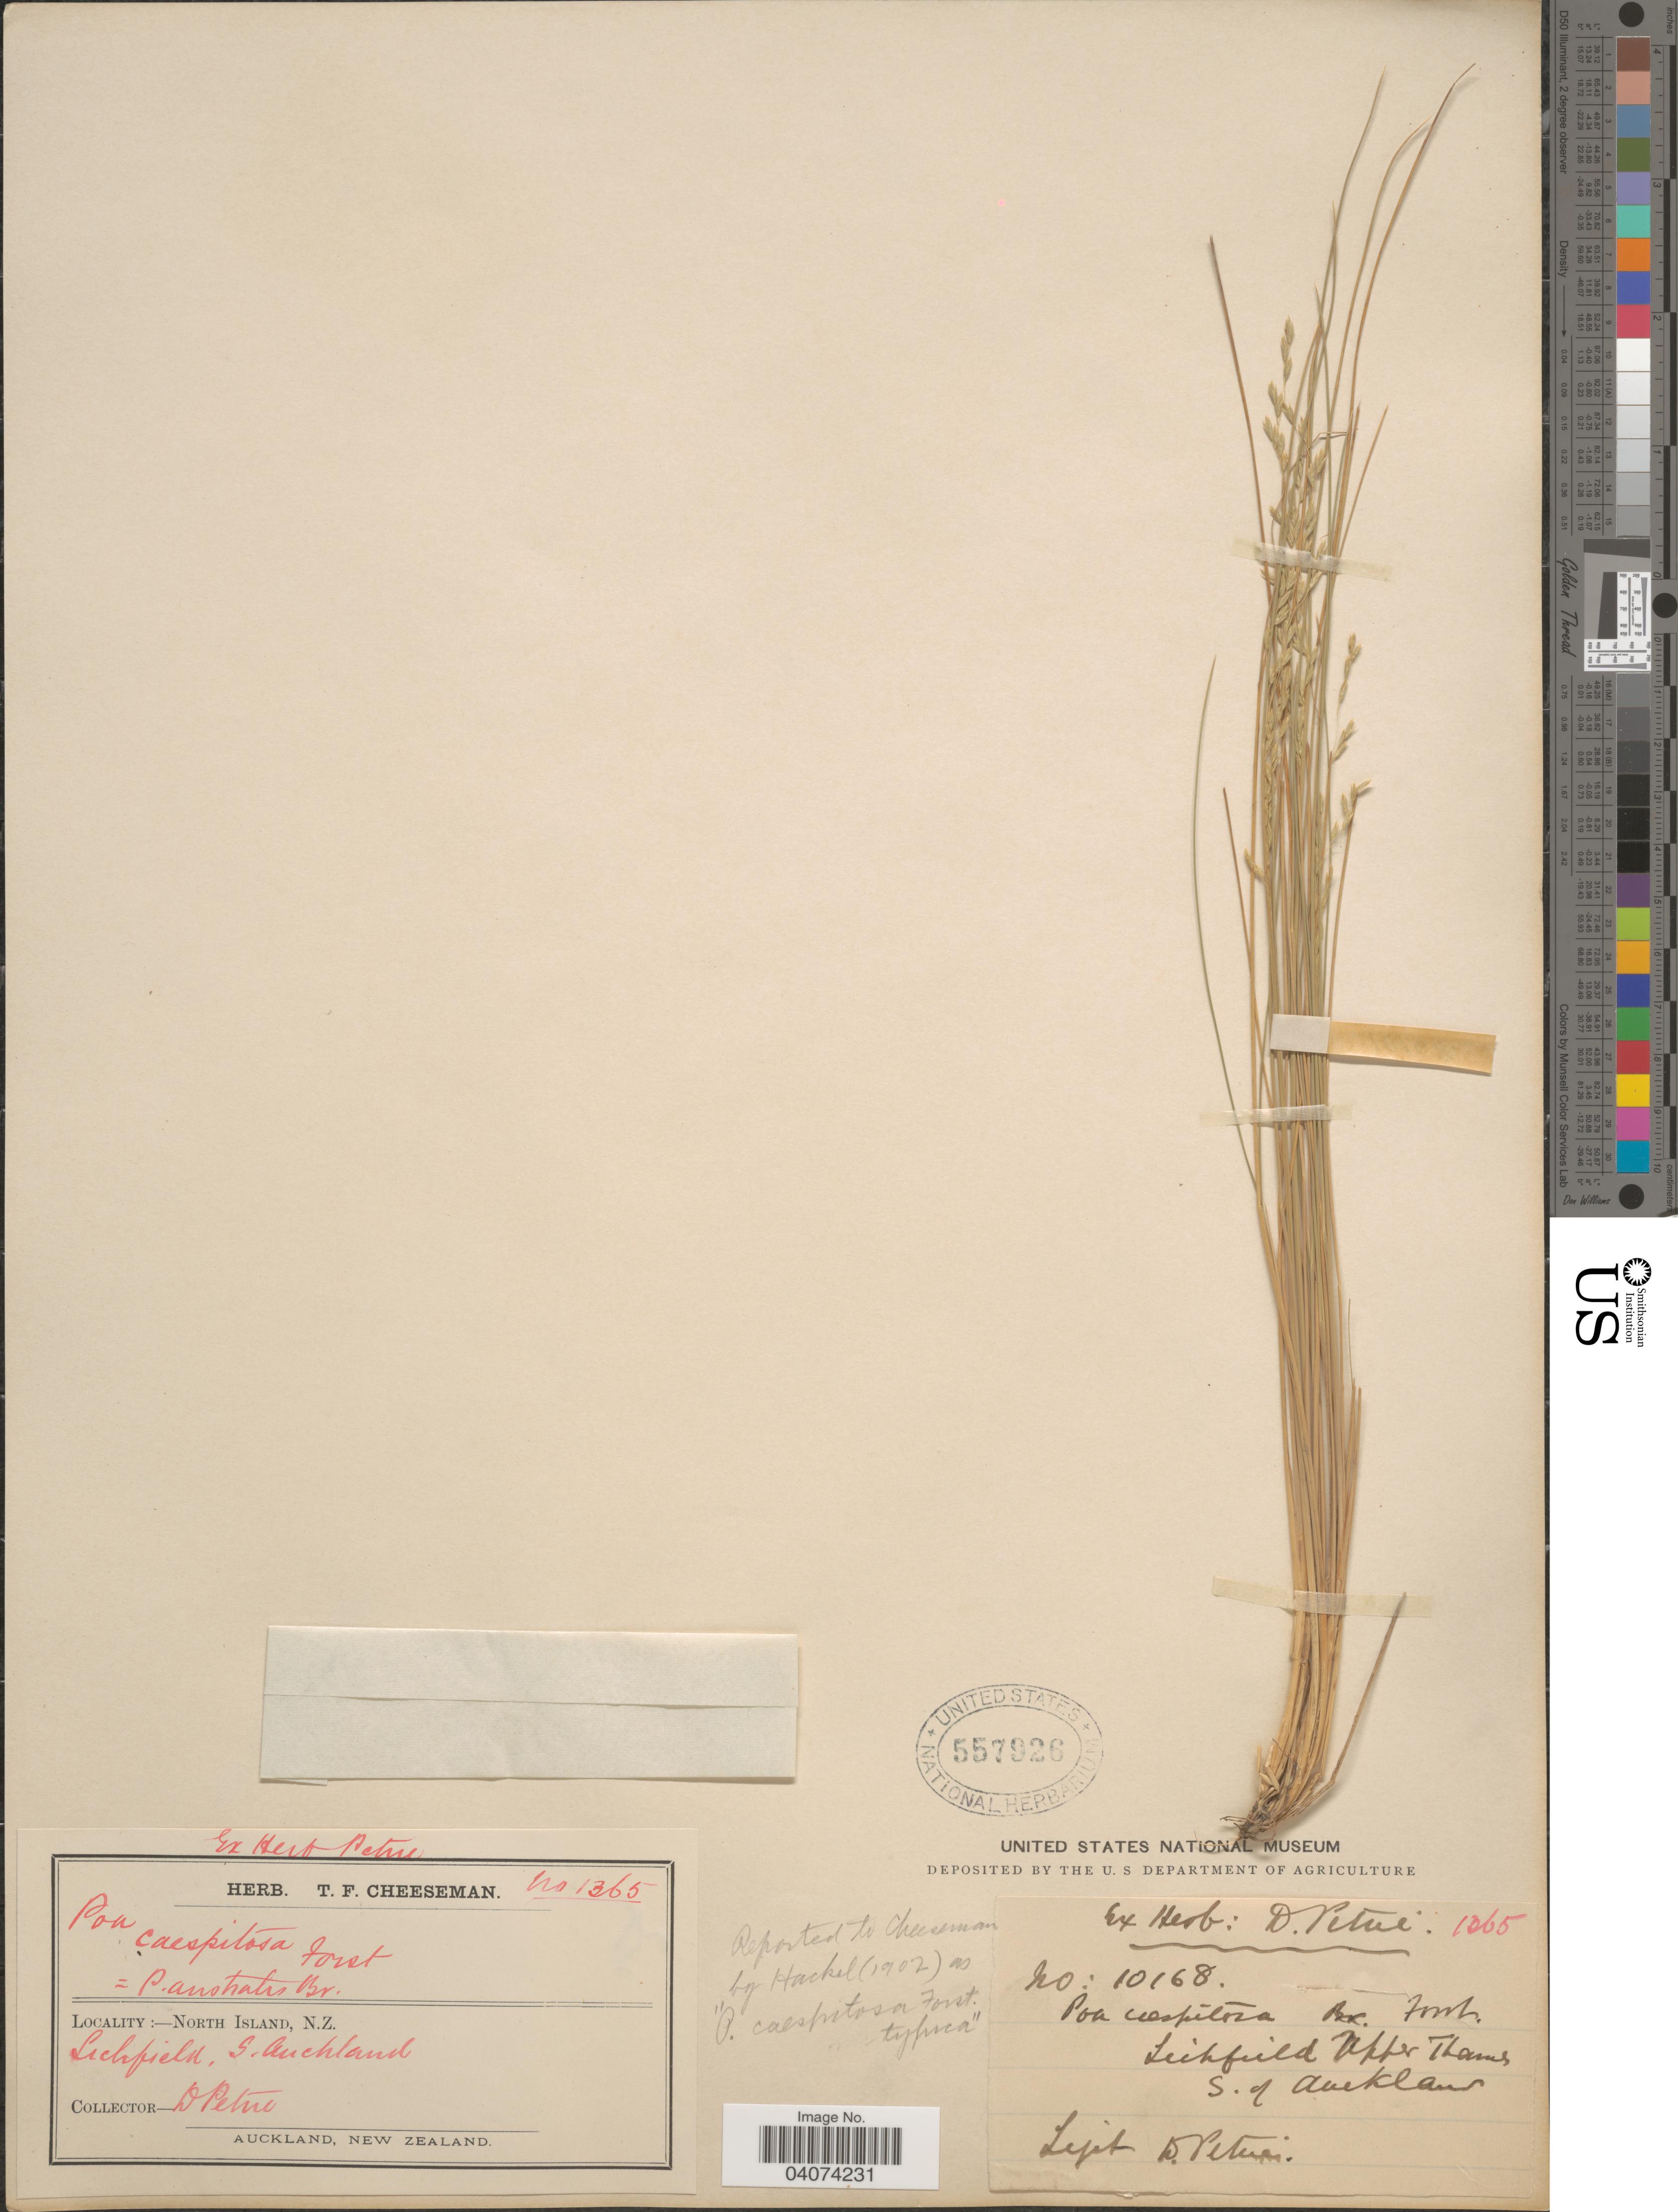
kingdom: Plantae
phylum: Tracheophyta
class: Liliopsida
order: Poales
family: Poaceae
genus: Poa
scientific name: Poa cita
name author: Edgar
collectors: D. Petrie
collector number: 1365/10168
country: New Zealand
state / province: Auckland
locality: North Island. Lichfield Upper Thames. S. of Auckland.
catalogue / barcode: US 557926